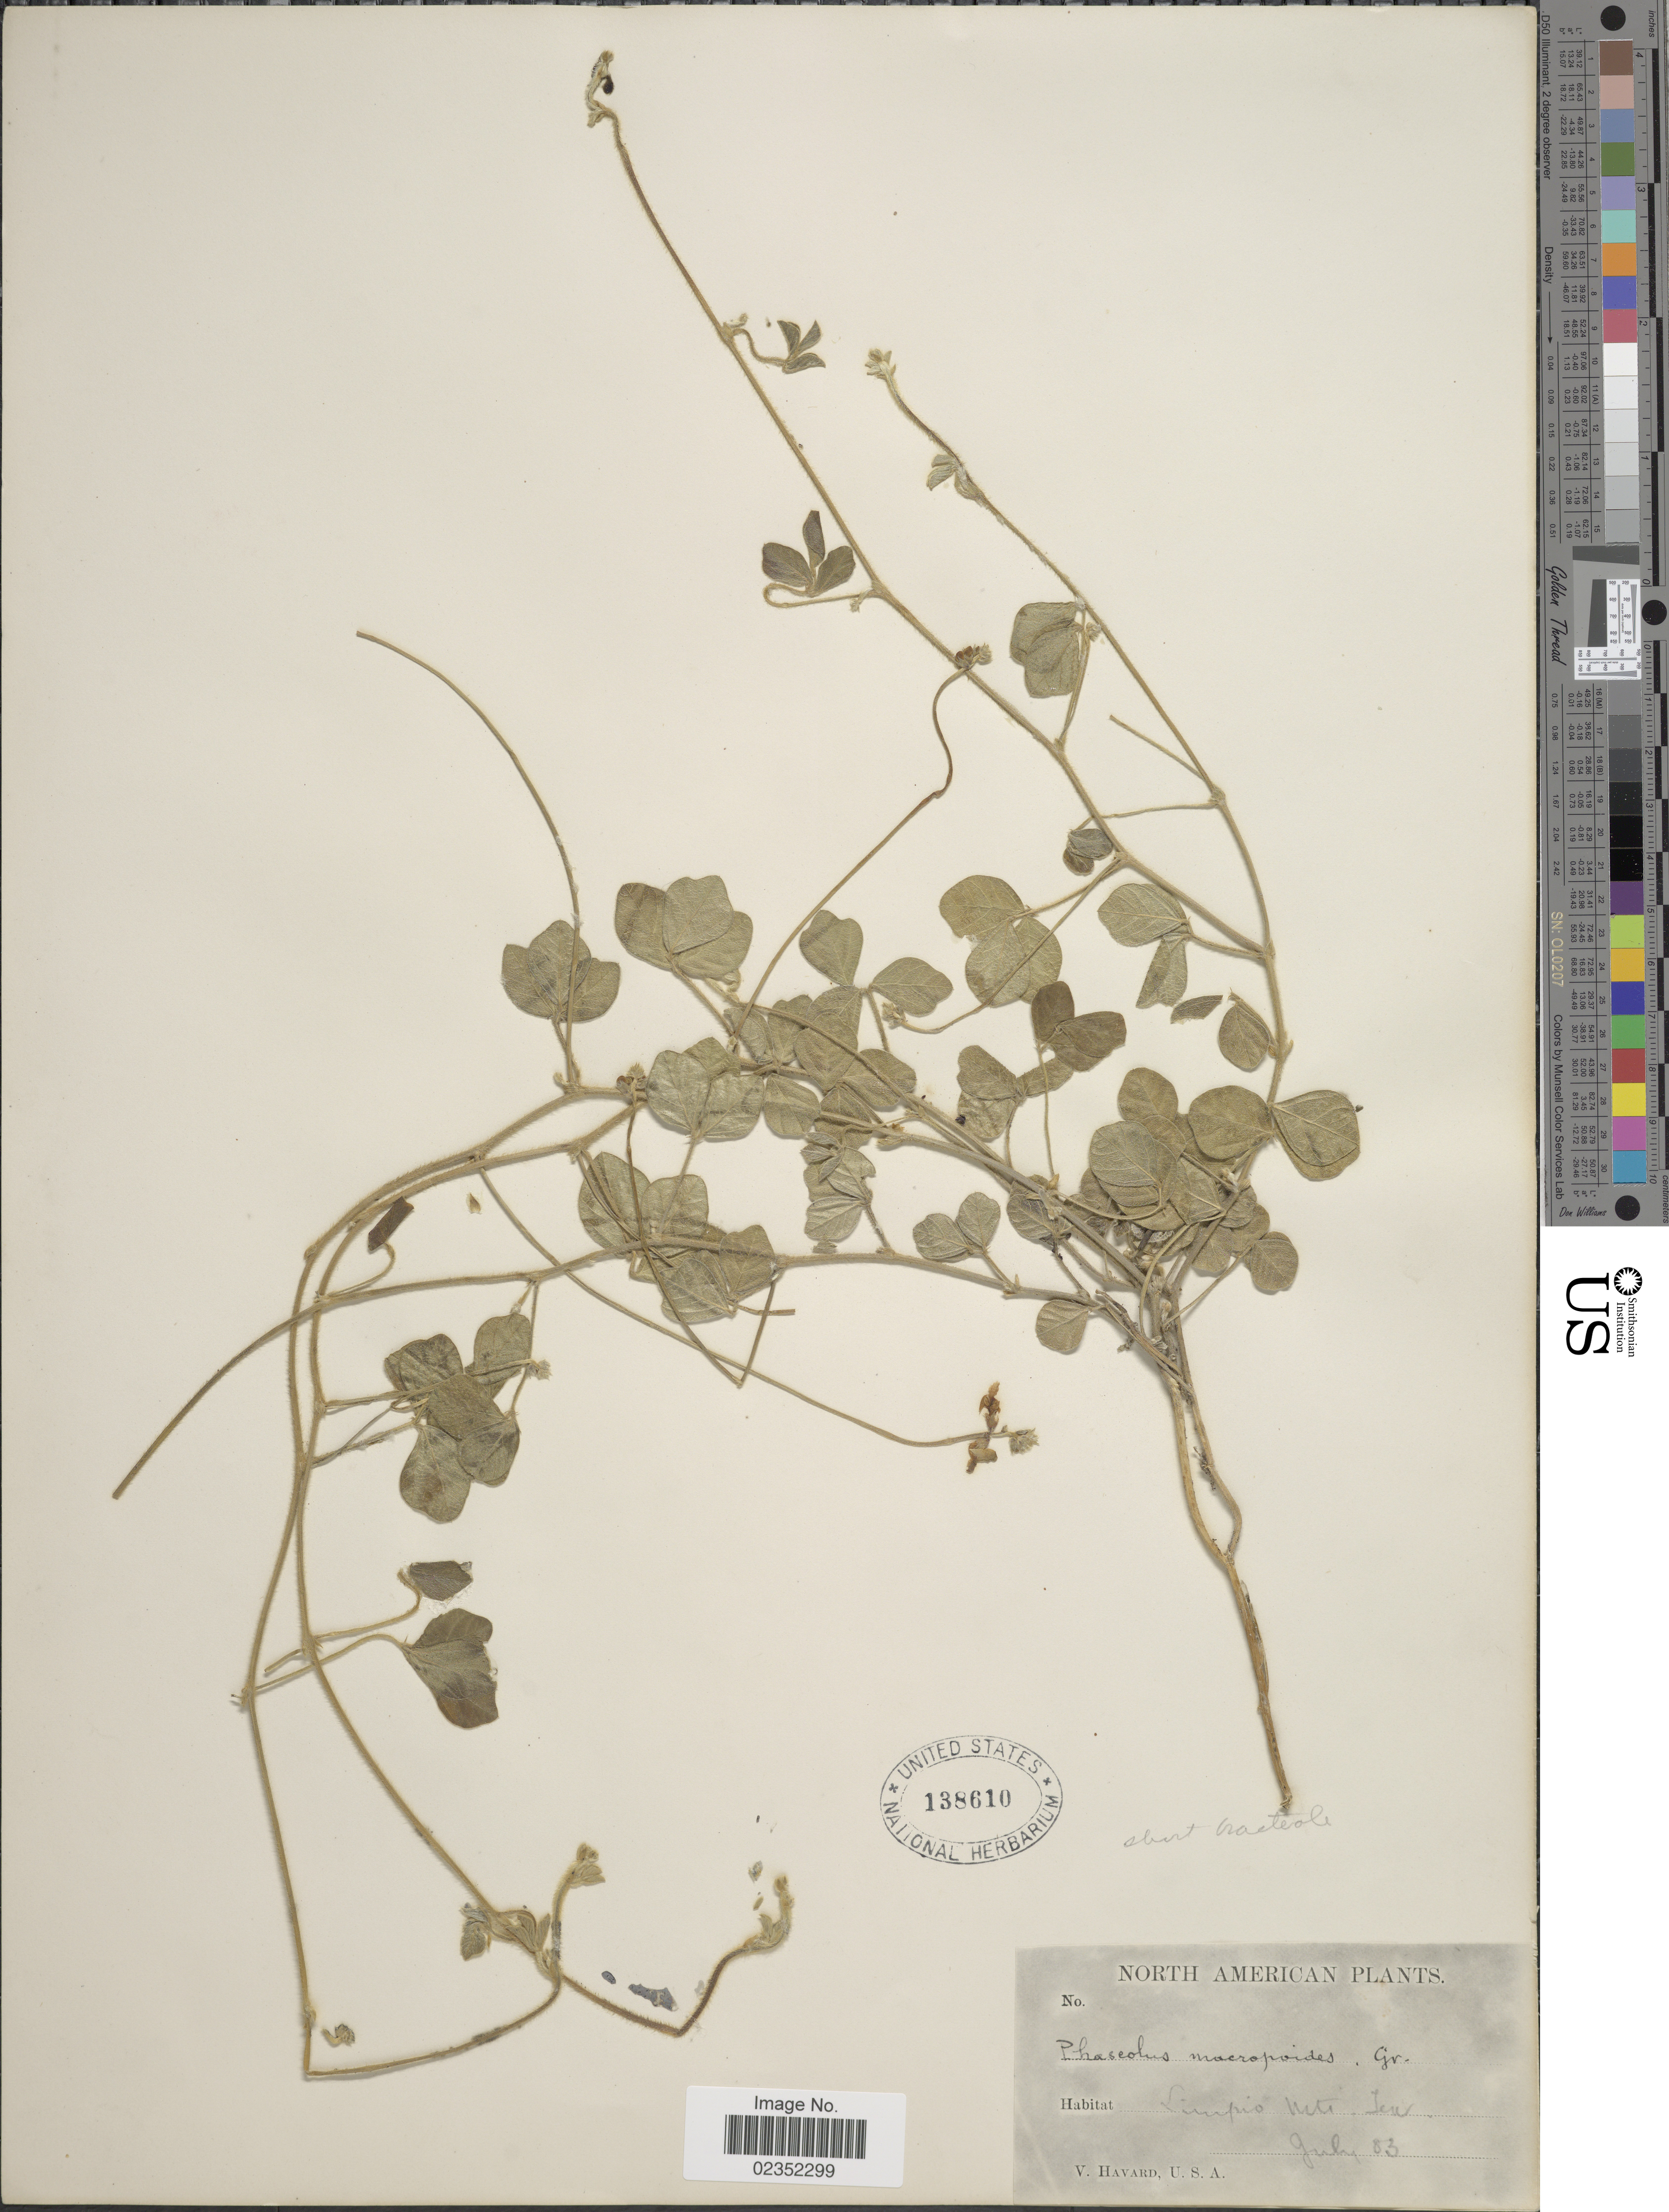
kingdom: Plantae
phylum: Tracheophyta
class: Magnoliopsida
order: Fabales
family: Fabaceae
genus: Macroptilium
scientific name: Macroptilium heterophyllum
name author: (Willd.) Maréchal & Baudet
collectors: V. Havard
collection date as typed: Transcribed d/m/y: /7/83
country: United States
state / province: Texas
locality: Limpio Mts. Tex.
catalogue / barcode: US 138610